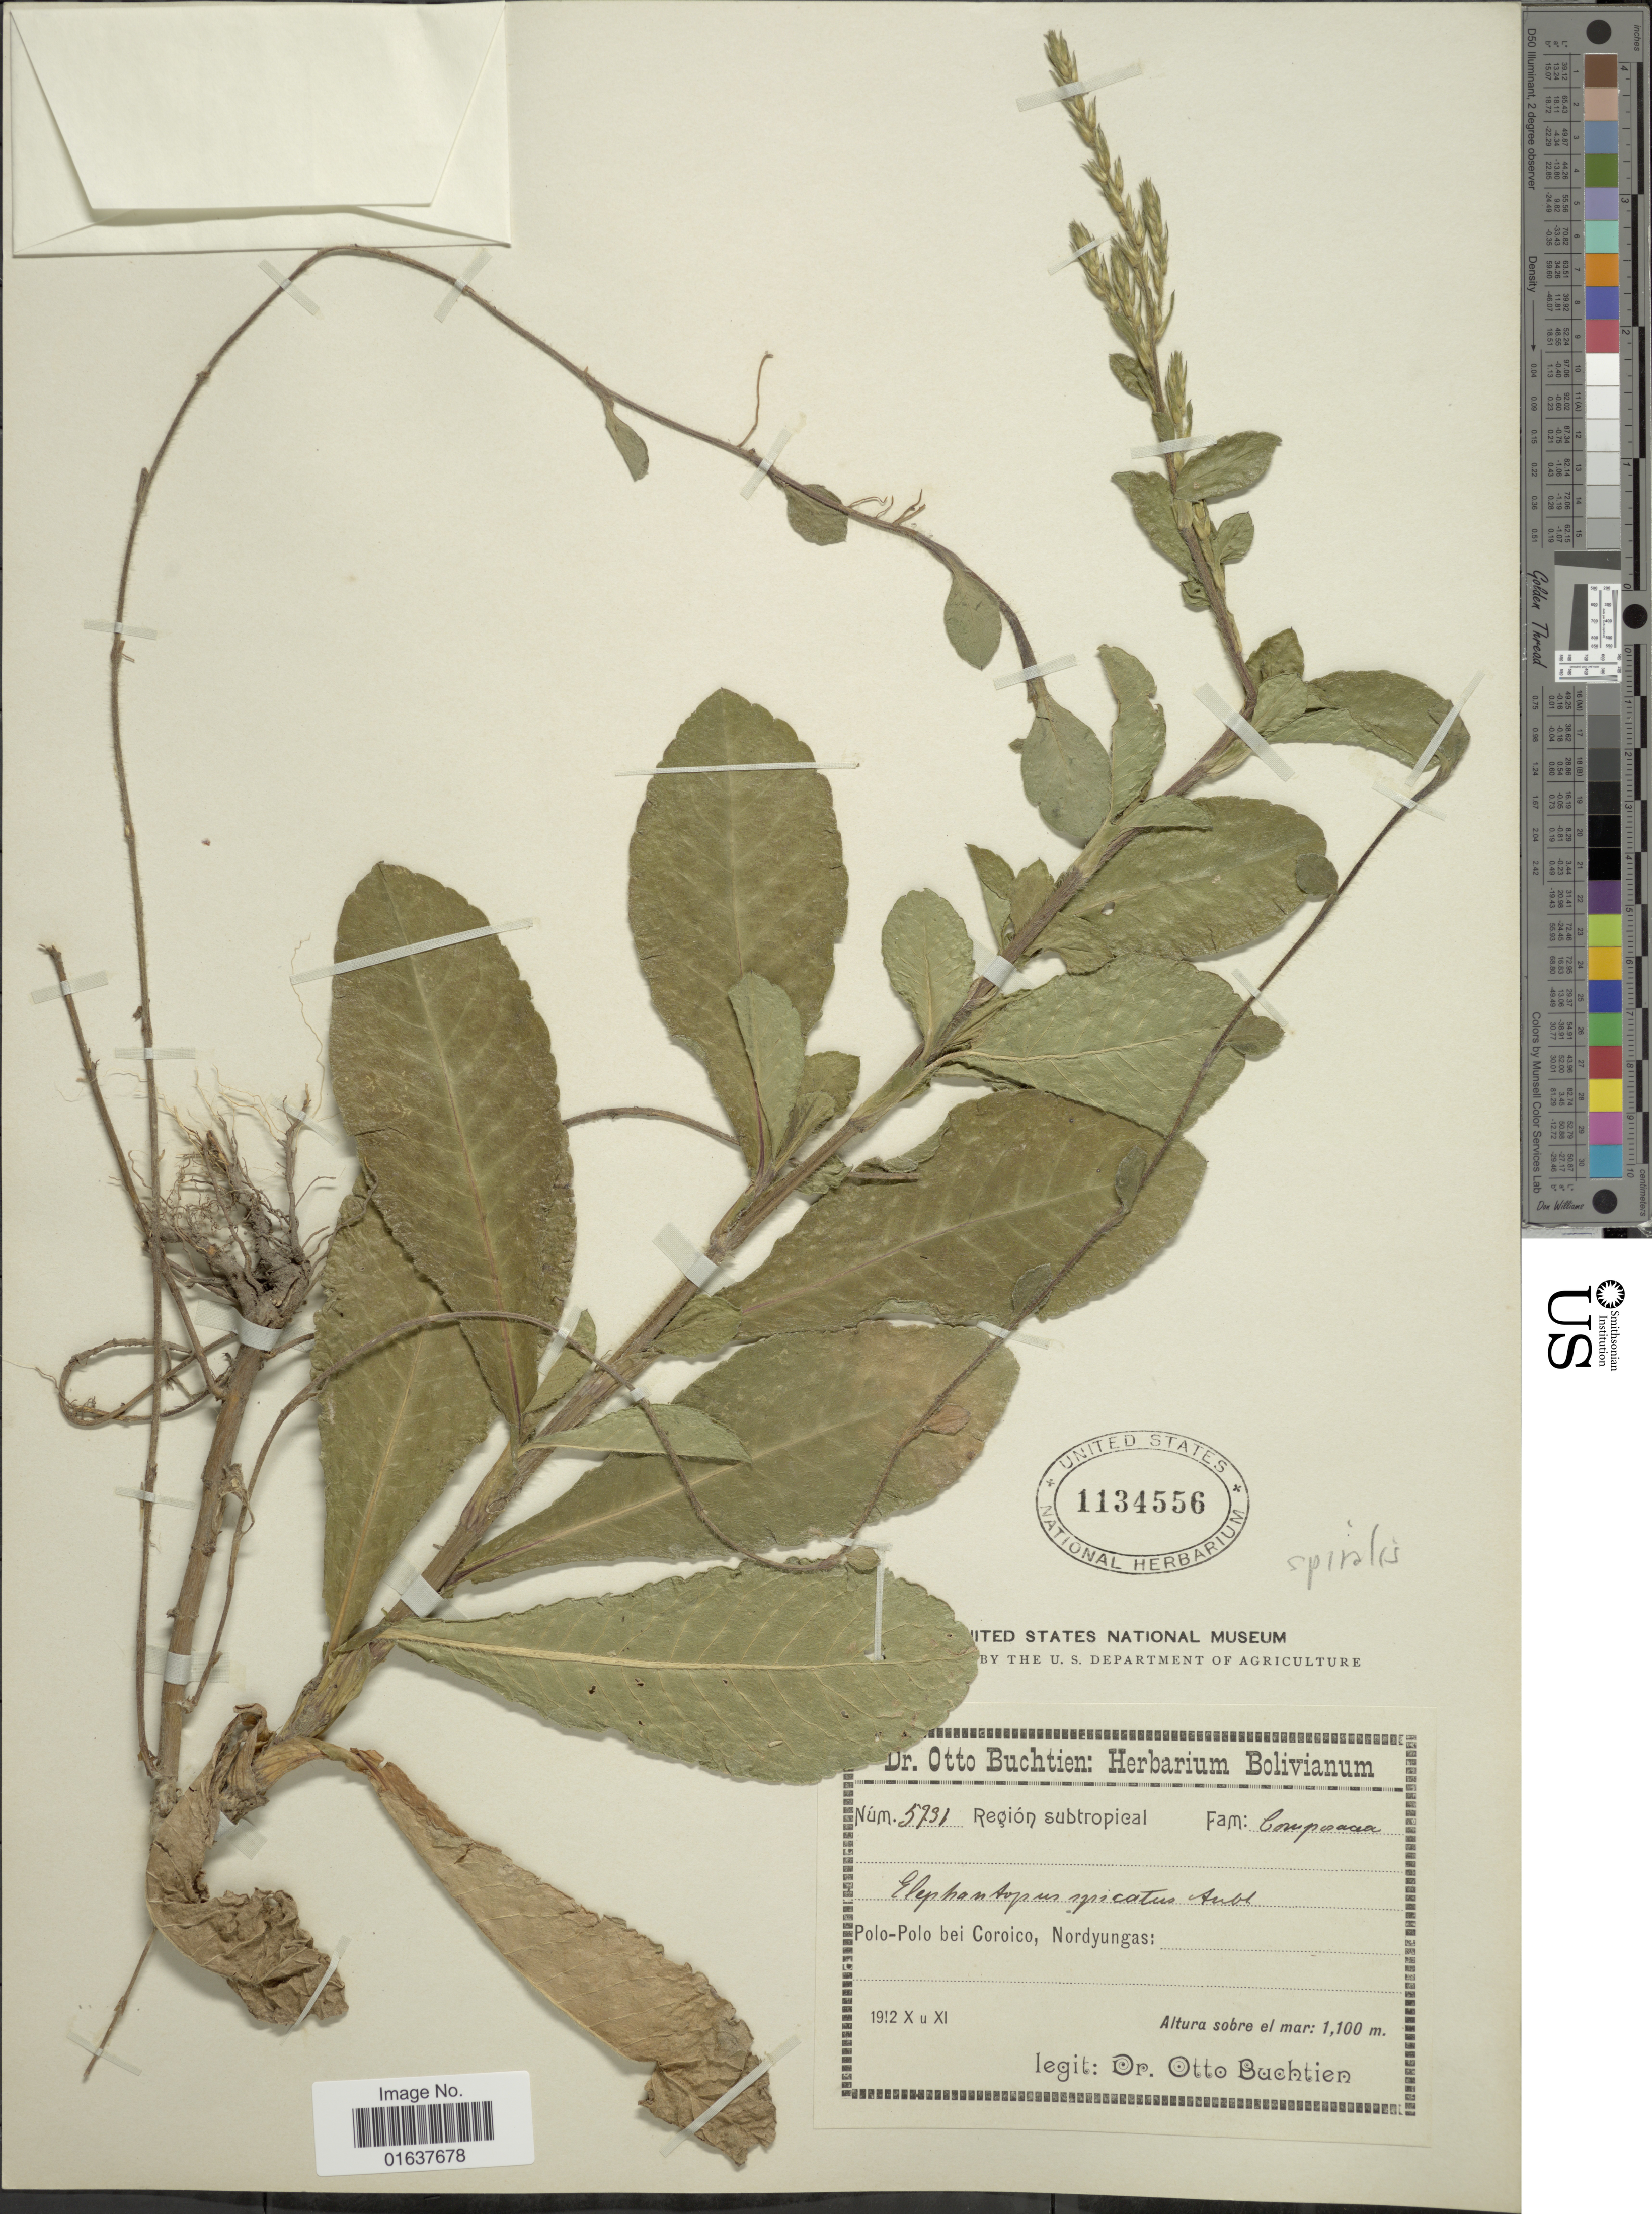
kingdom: Plantae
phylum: Tracheophyta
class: Magnoliopsida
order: Asterales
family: Asteraceae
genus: Pseudelephantopus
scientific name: Pseudelephantopus spiralis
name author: (Less.) Cronquist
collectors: O. Buchtien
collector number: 5731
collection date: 1912-10/1912-11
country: Bolivia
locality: Polo-Polo bei Coroico, Nordyungas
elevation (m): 1100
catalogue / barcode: US 1134556